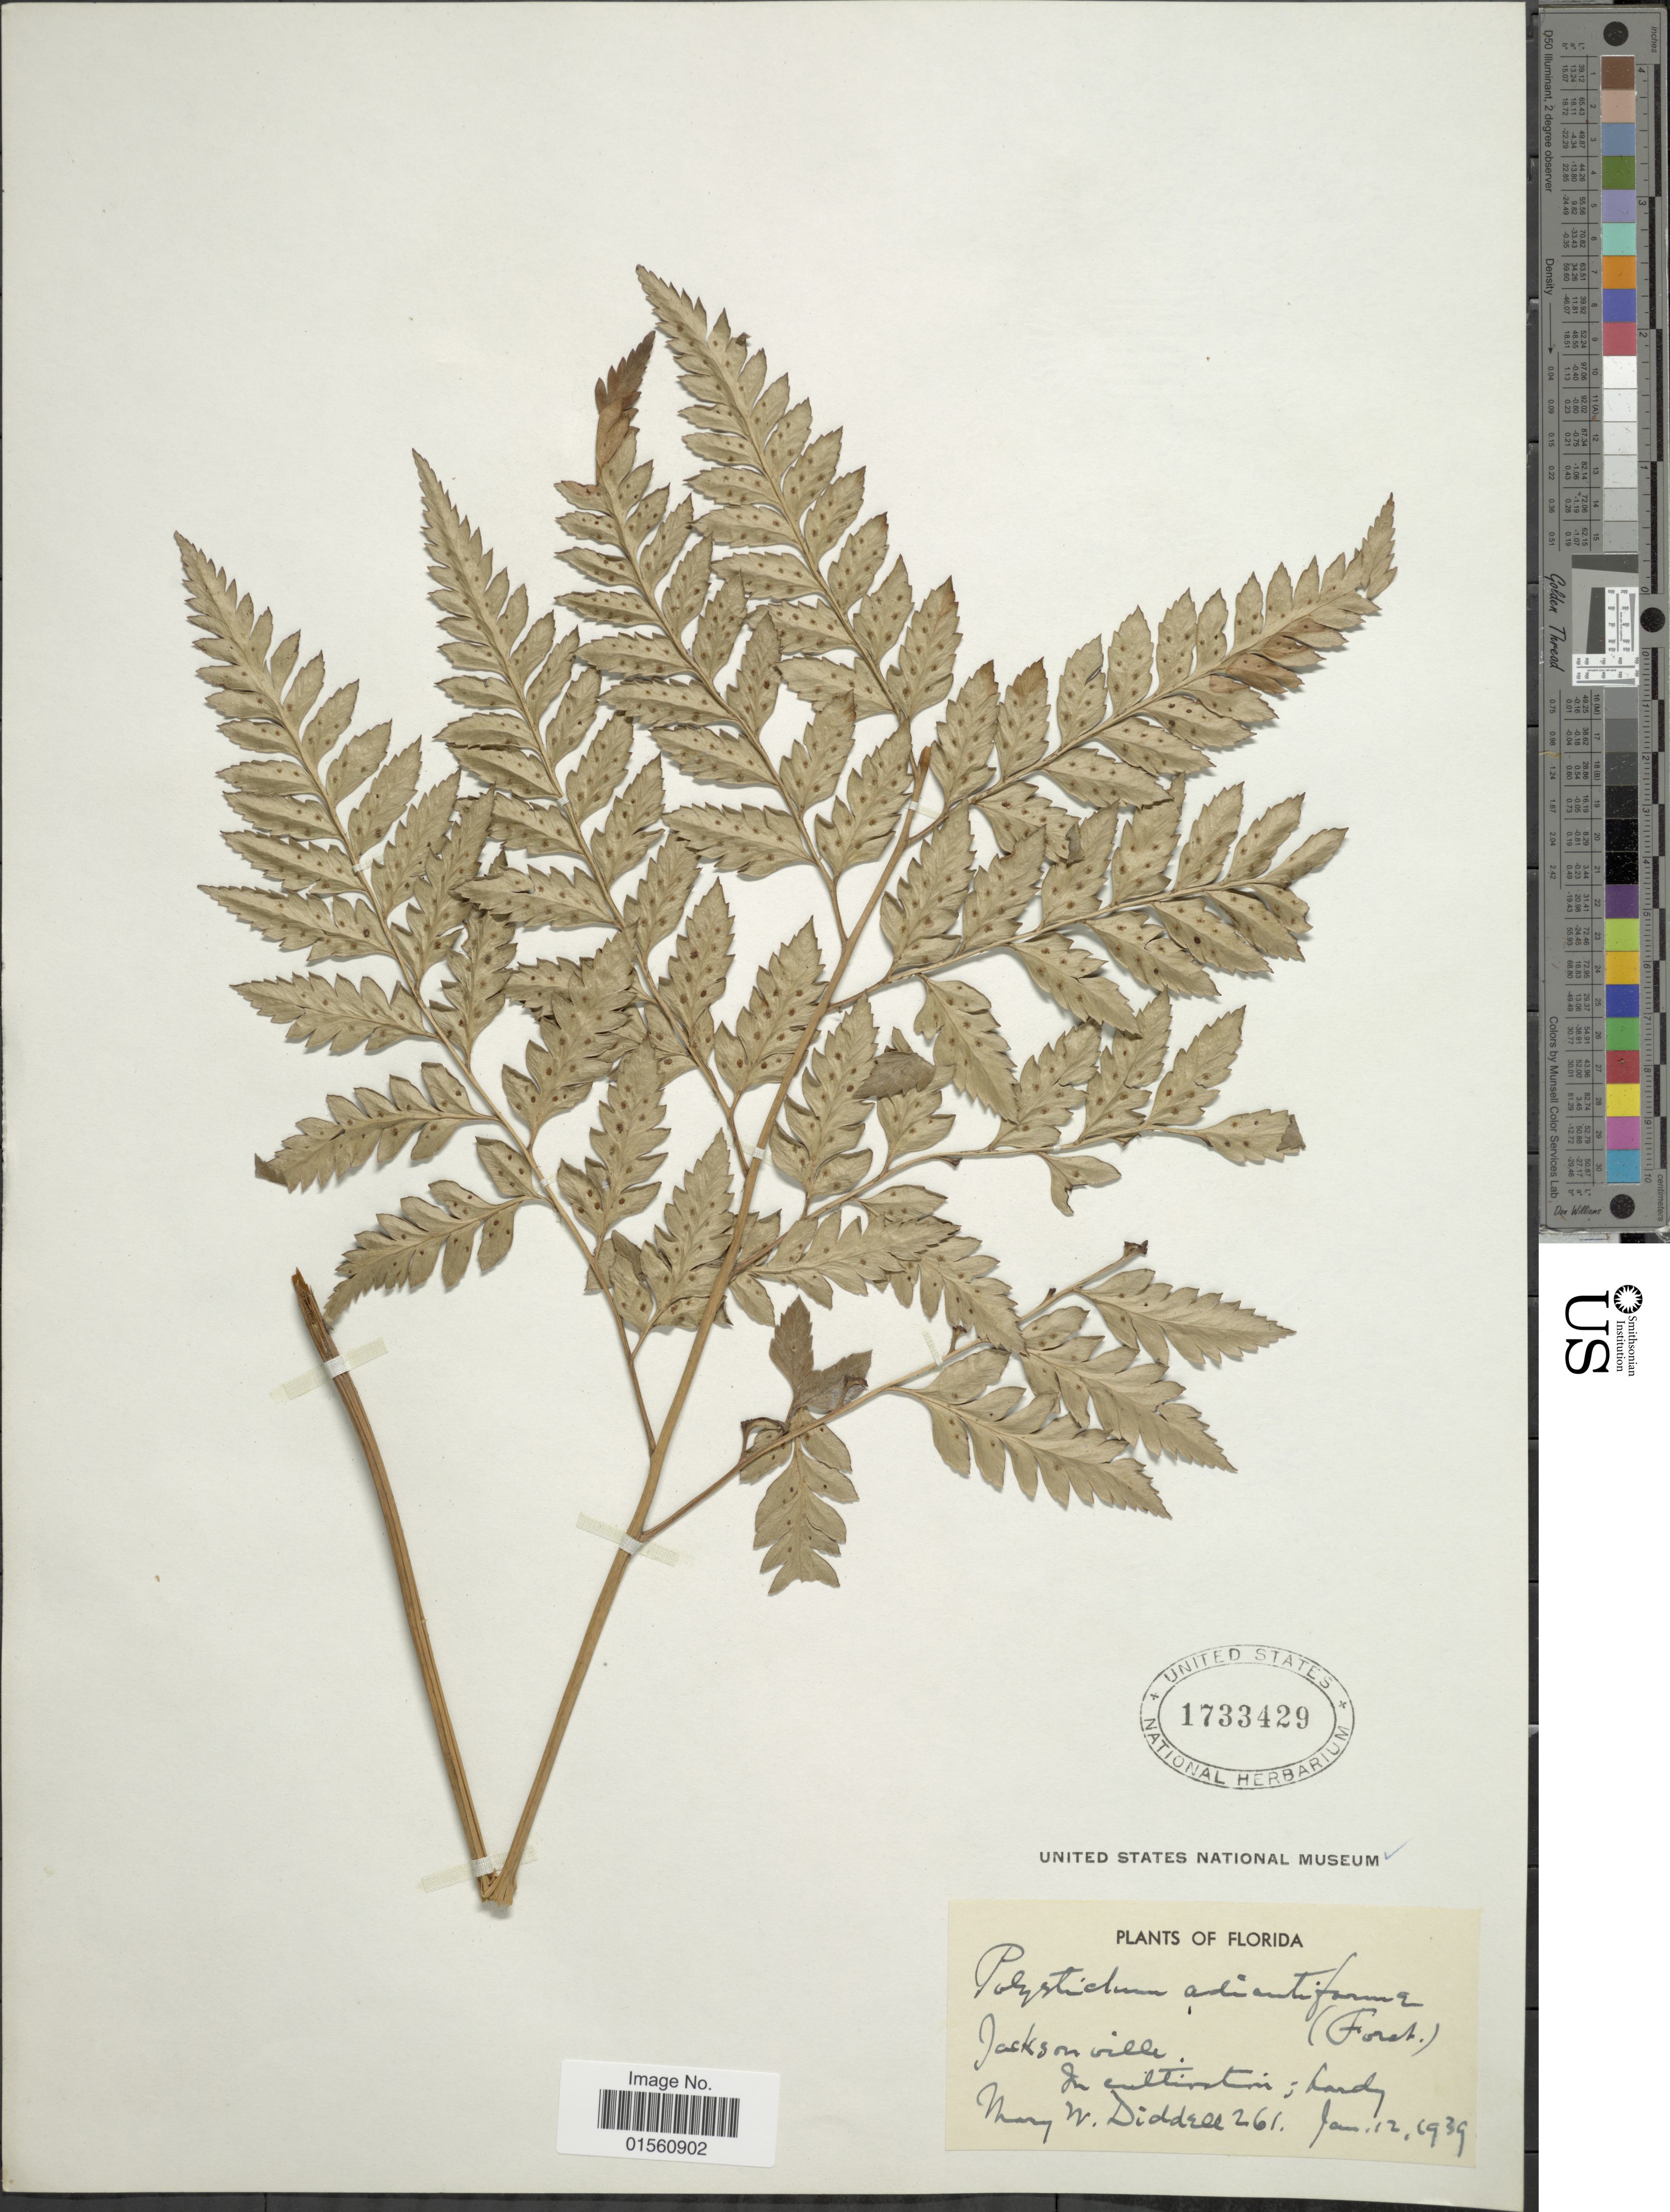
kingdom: Plantae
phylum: Tracheophyta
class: Polypodiopsida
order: Polypodiales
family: Dryopteridaceae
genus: Rumohra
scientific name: Rumohra adiantiformis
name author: (G. Forst.) Ching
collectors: M. Diddell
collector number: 261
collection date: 1939-01-12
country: United States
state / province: Florida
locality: Jacksonville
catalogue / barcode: US 1733429